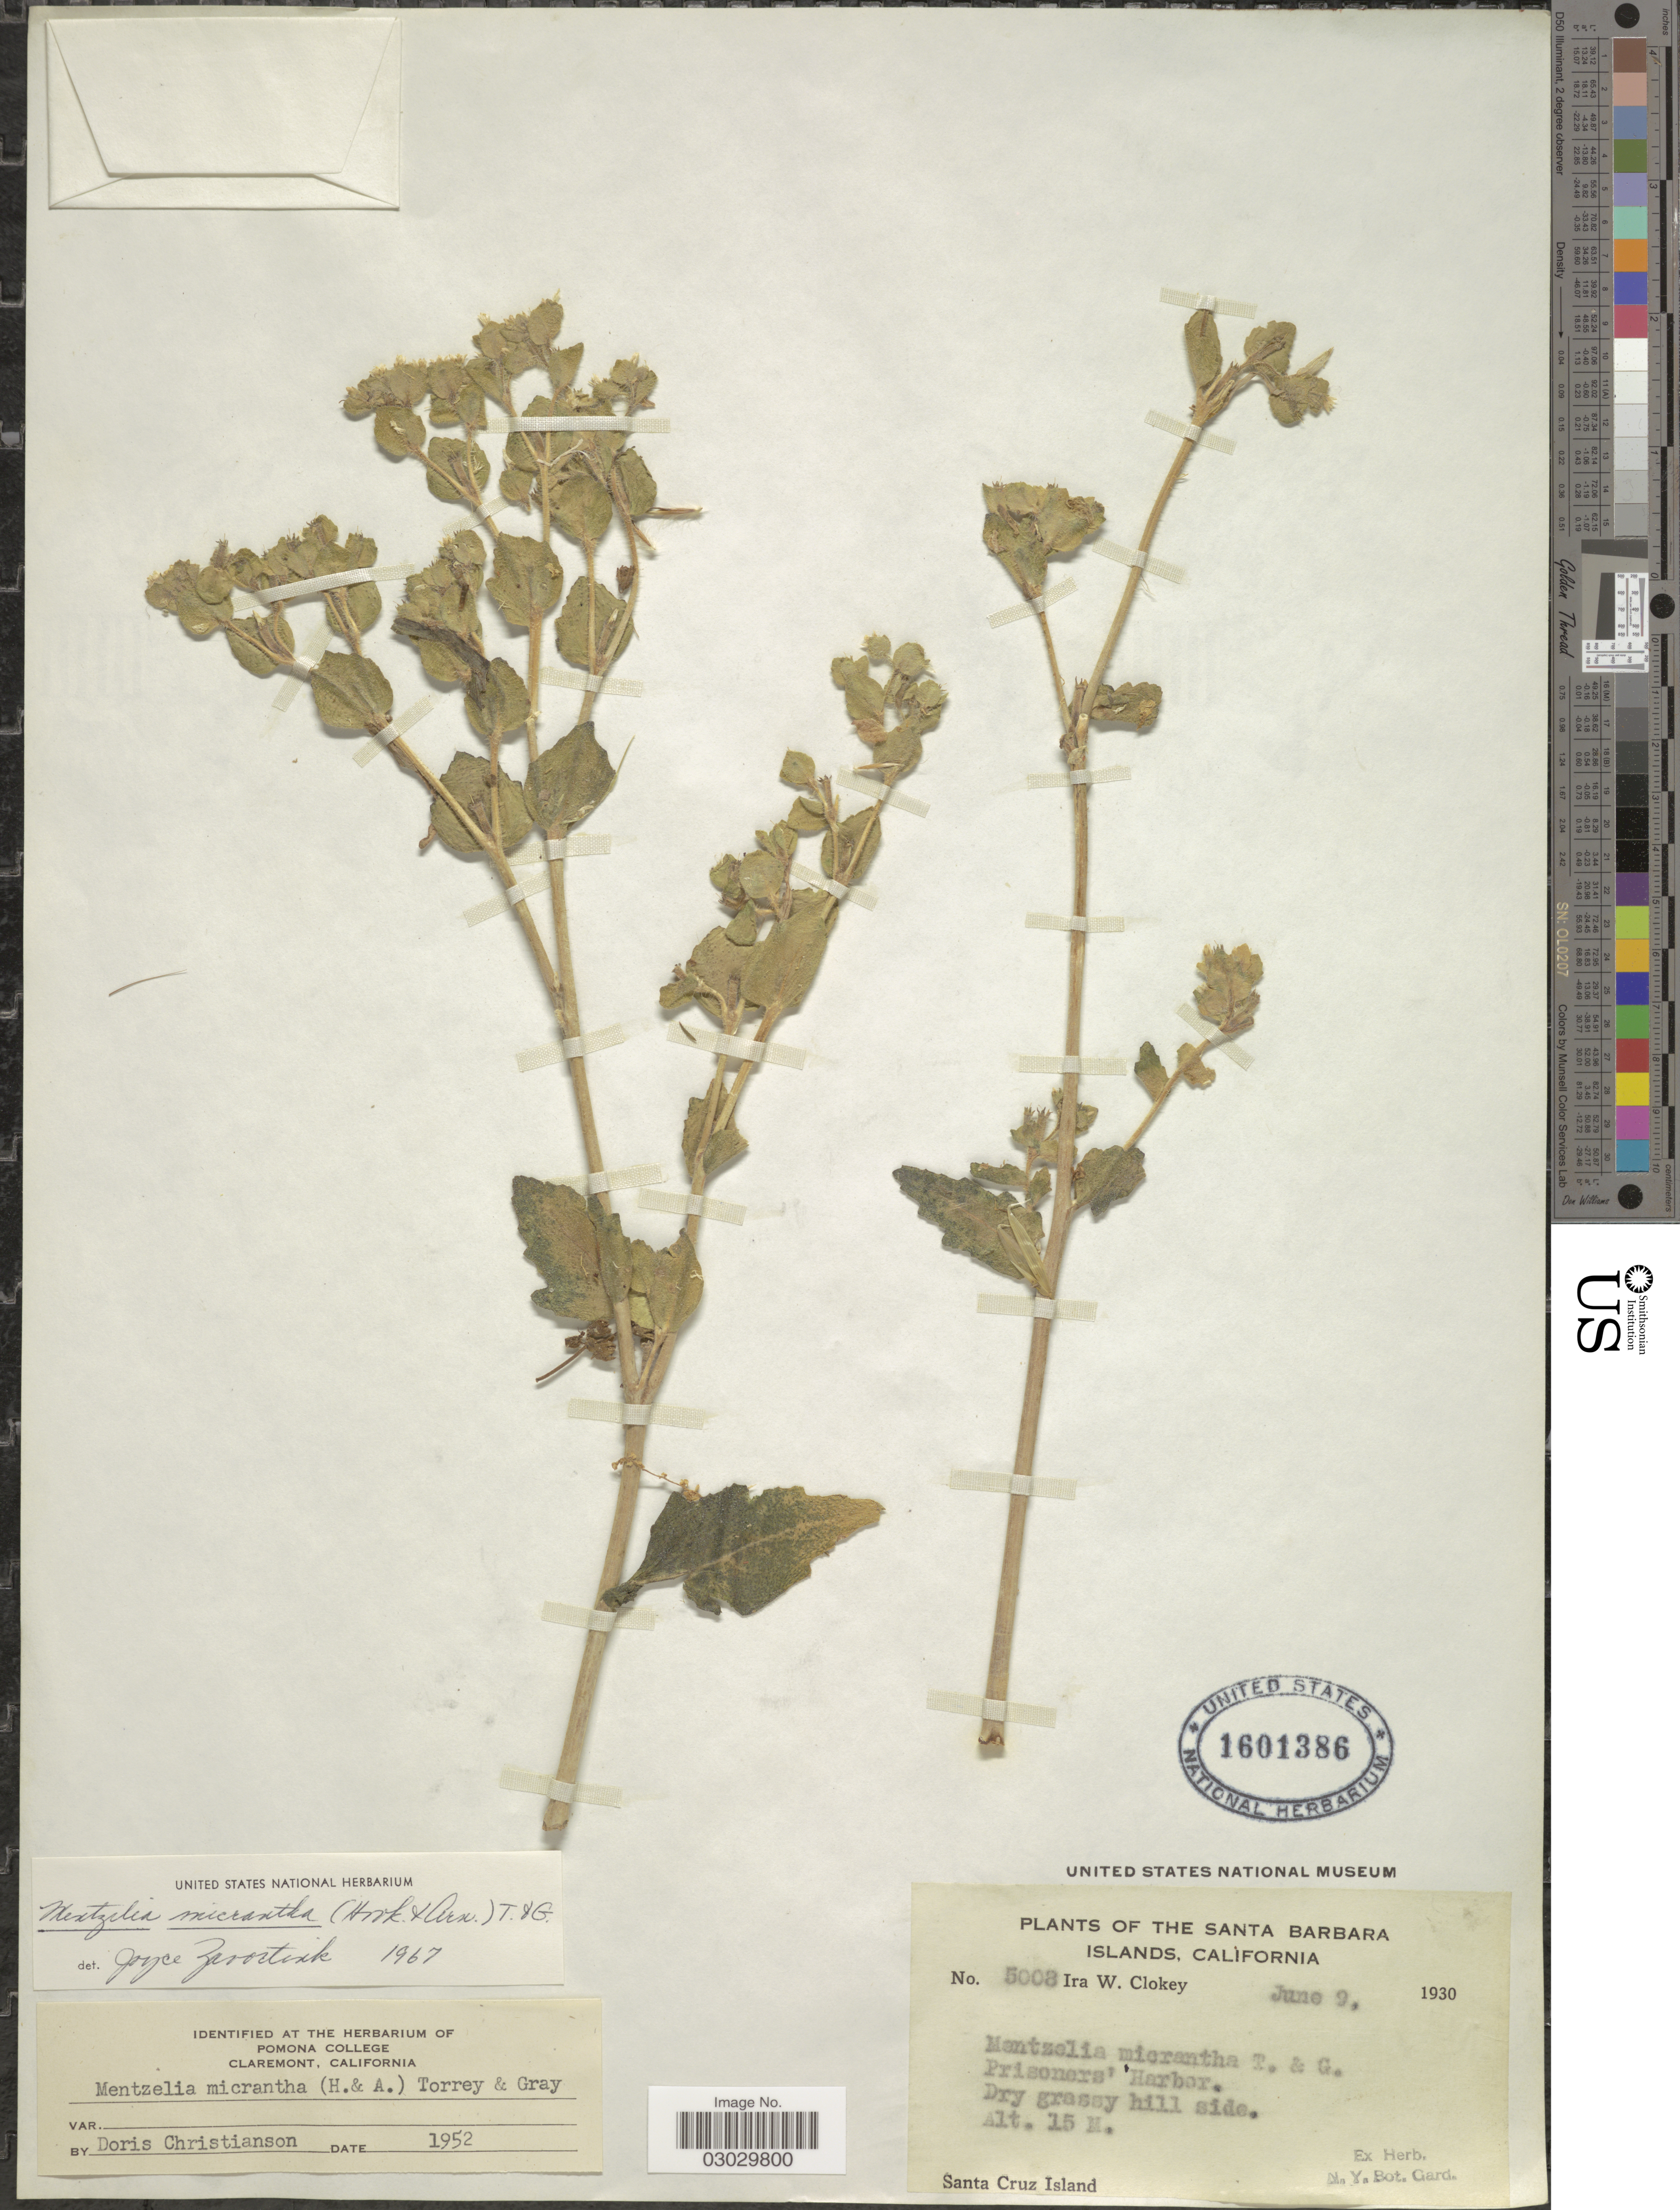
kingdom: Plantae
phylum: Tracheophyta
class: Magnoliopsida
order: Cornales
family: Loasaceae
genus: Mentzelia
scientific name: Mentzelia micrantha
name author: (Hook.) Torr. & A. Gray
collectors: I. W. Clokey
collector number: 5008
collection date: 1930-06-09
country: United States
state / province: California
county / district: Santa Barbara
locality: Santa Barbara Islands. Prisoners' Harbor. Santa Cruz Island.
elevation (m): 15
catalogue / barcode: US 1601386